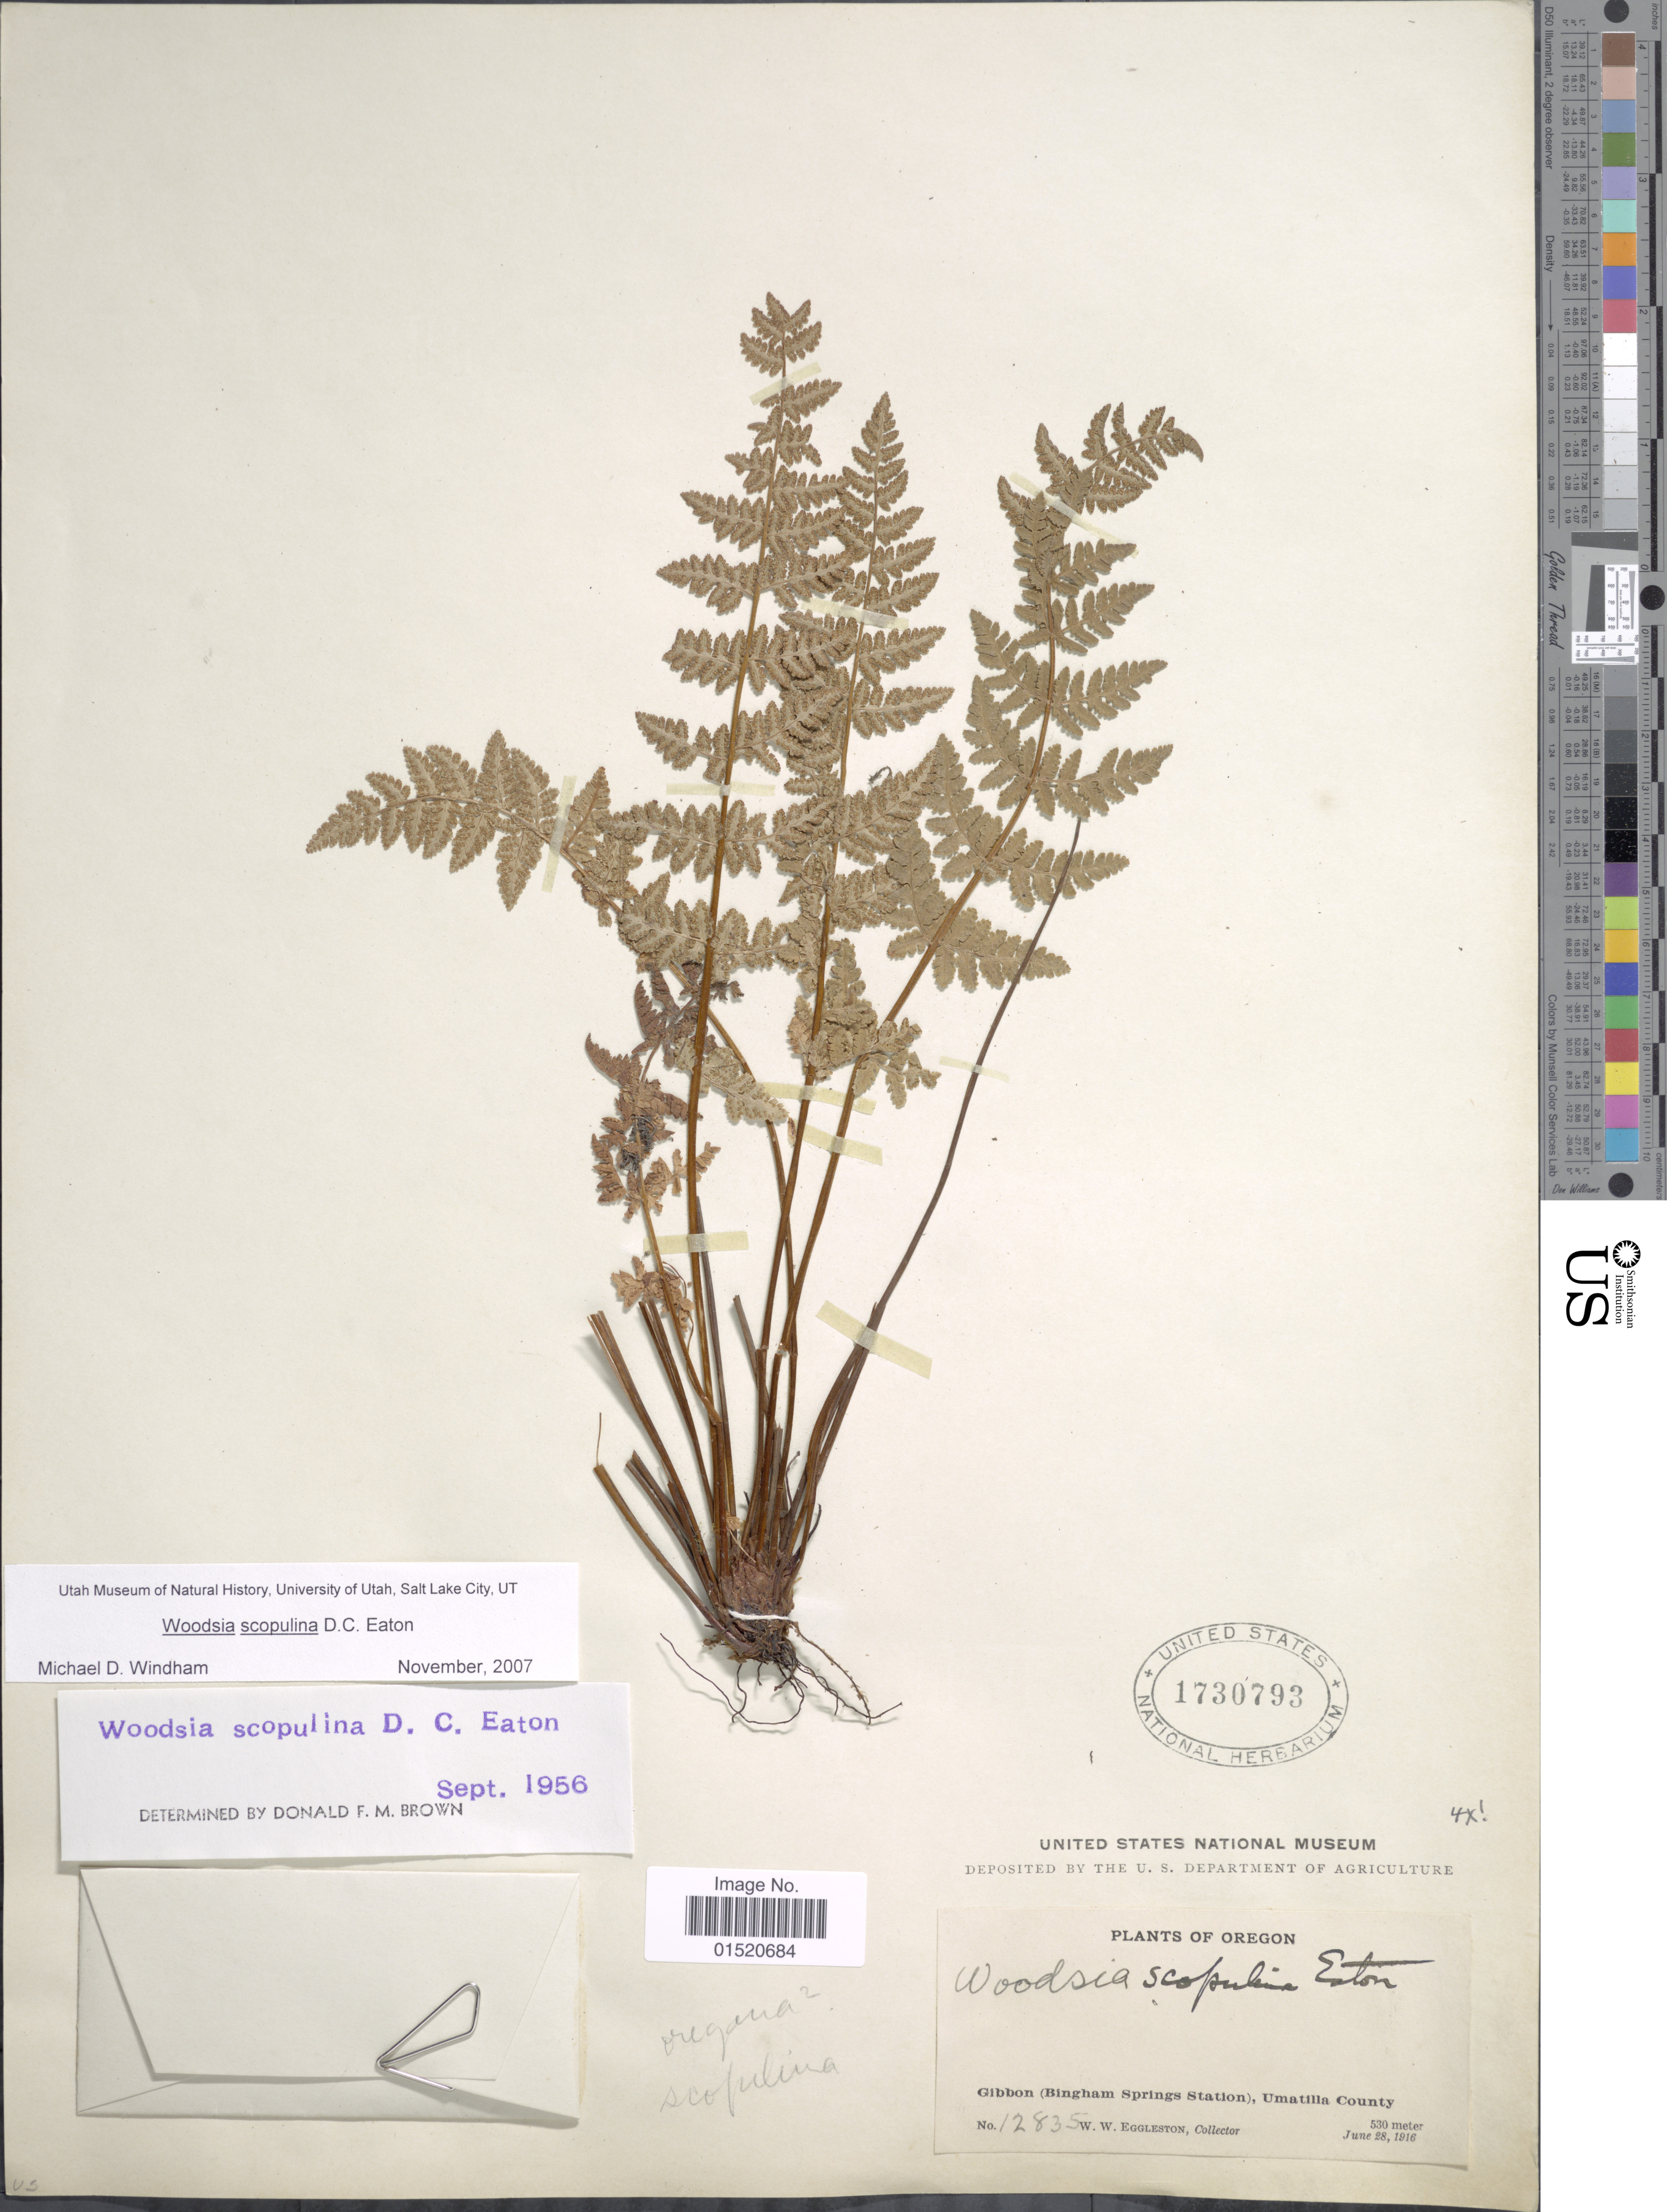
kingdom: Plantae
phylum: Tracheophyta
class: Polypodiopsida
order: Polypodiales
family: Woodsiaceae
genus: Woodsia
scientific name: Woodsia scopulina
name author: D.C. Eaton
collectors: W. W. Eggleston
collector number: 12835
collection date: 1916-06-28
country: United States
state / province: Oregon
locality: Gibbon (Bingham Springs Station), Umatilla County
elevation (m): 530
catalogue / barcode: US 1730793